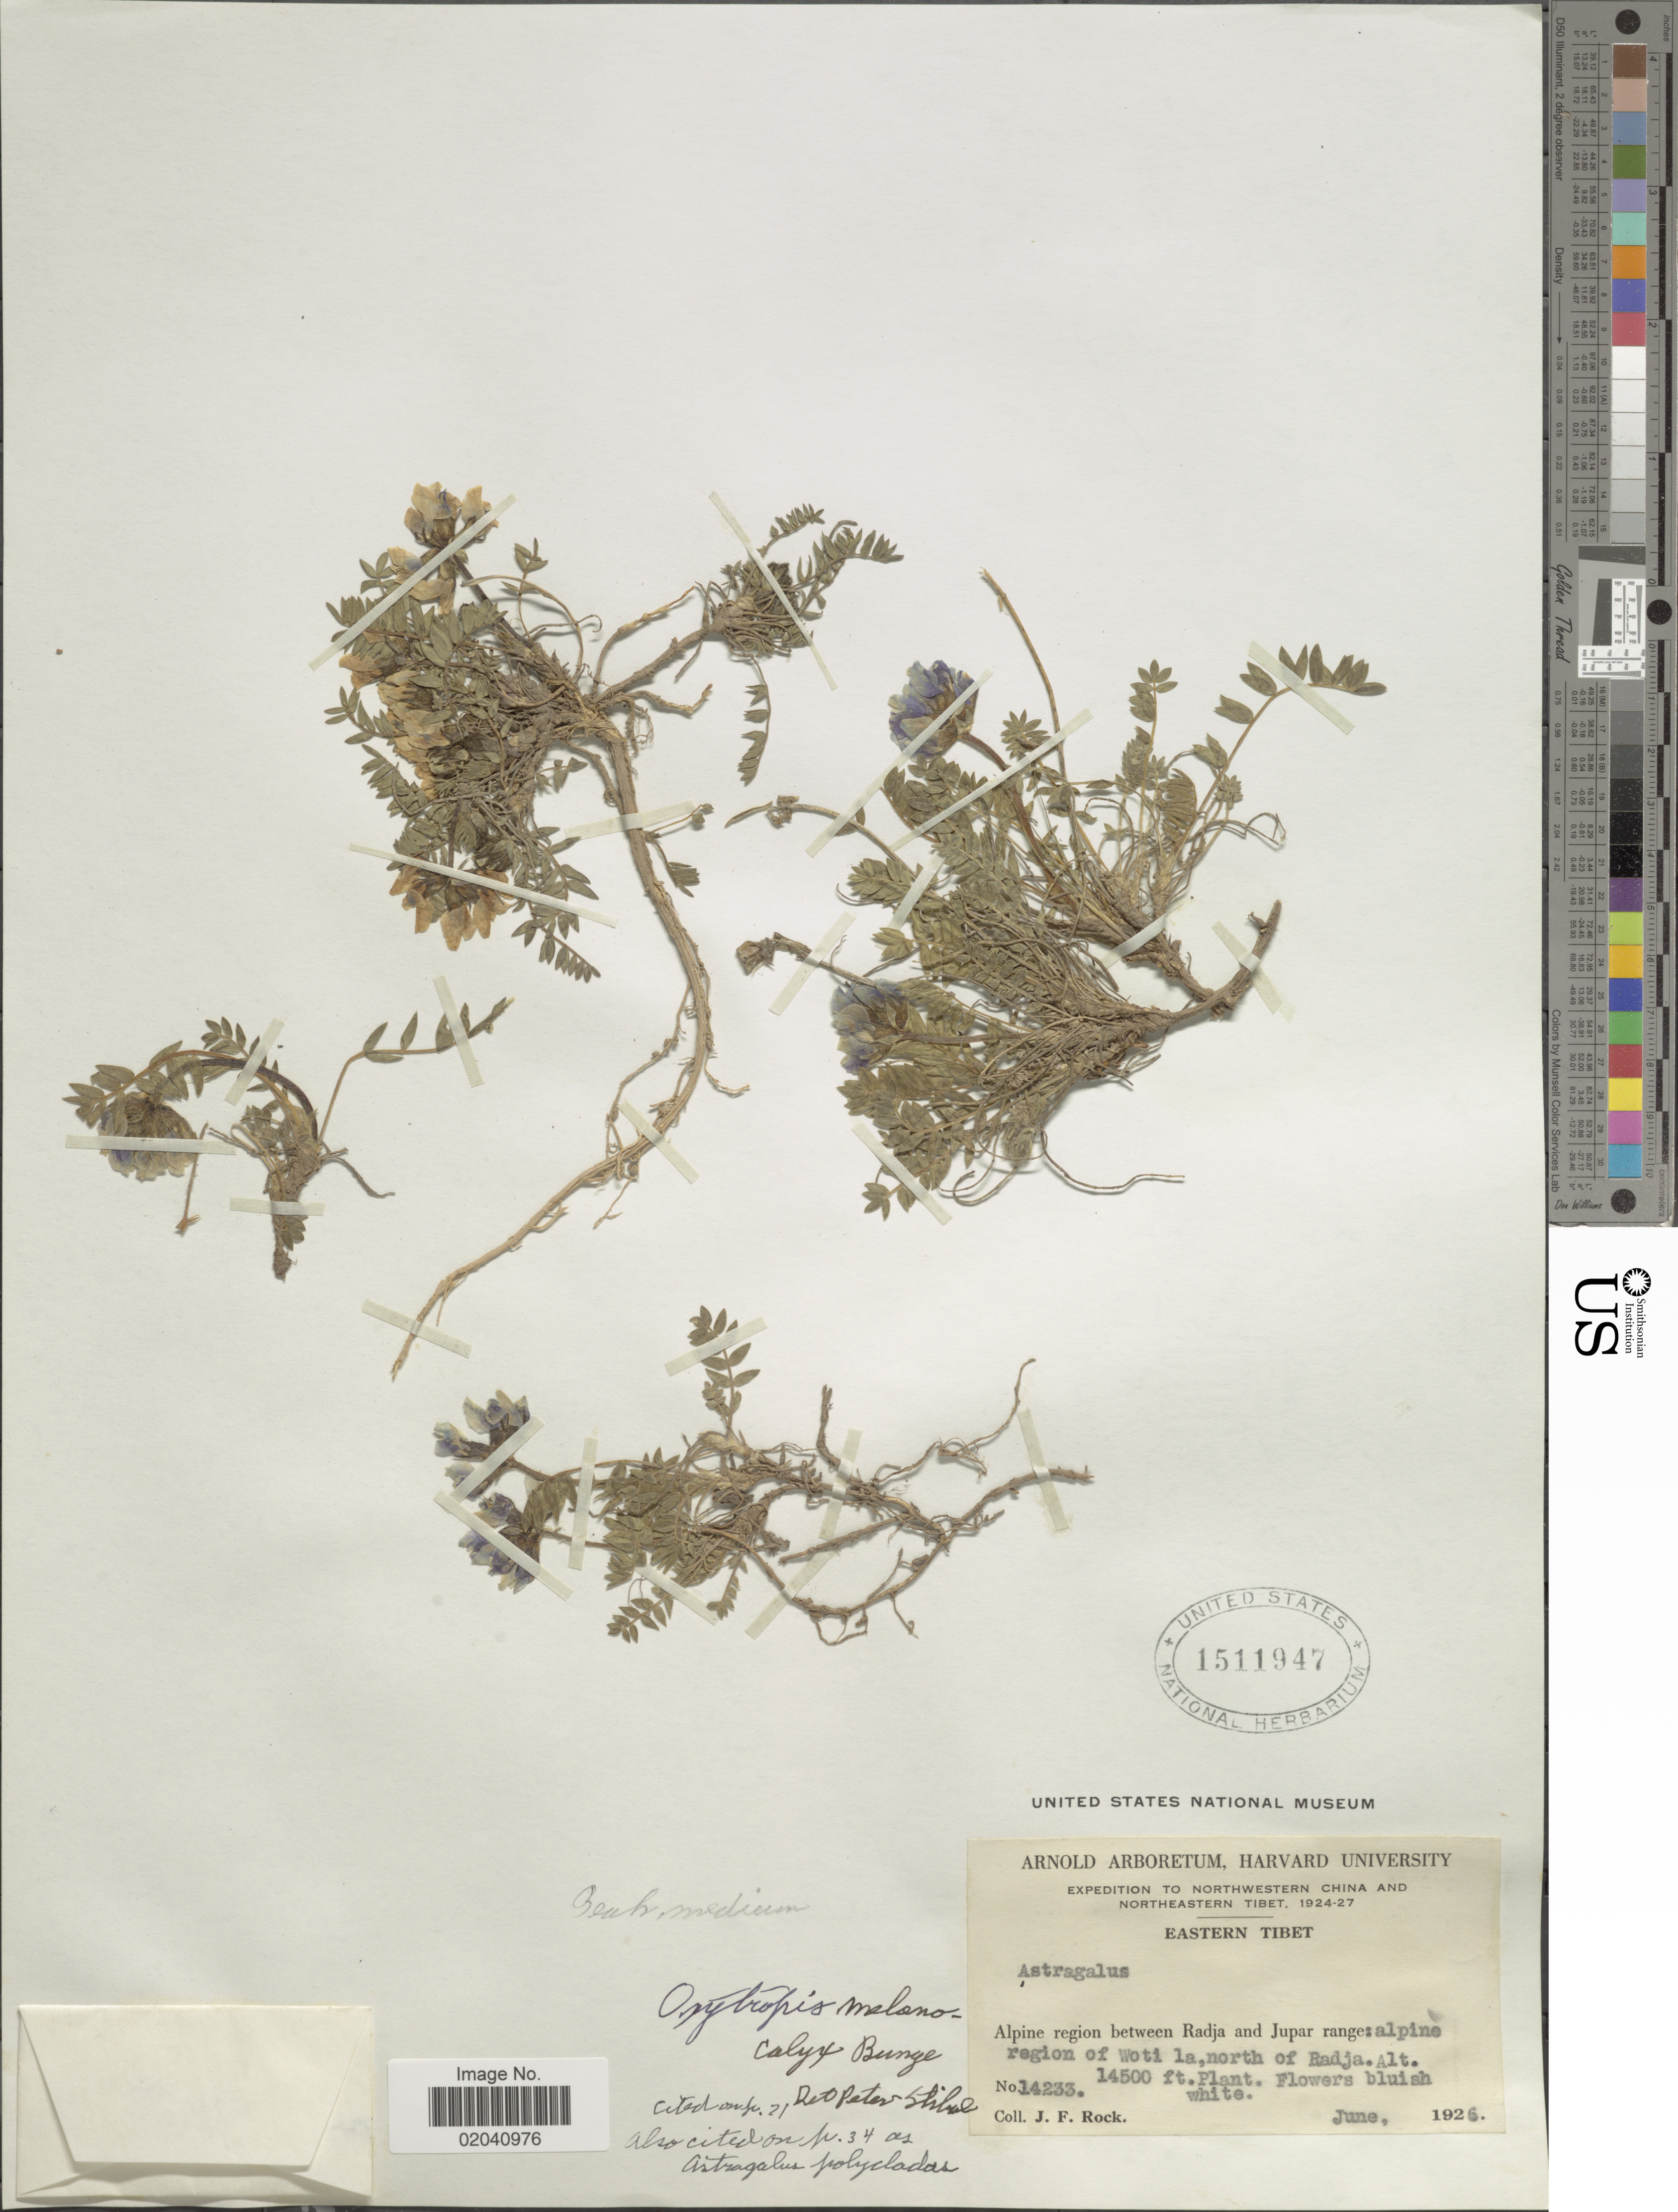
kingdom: Plantae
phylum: Tracheophyta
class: Magnoliopsida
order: Fabales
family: Fabaceae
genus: Oxytropis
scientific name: Oxytropis melanocalyx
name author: Bunge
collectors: J. Rock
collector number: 14233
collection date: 1926-06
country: China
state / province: Xizang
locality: Eastern Tibet, between Radja and Jupar range: Woti la, north of Radja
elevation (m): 4420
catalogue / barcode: US 1511947